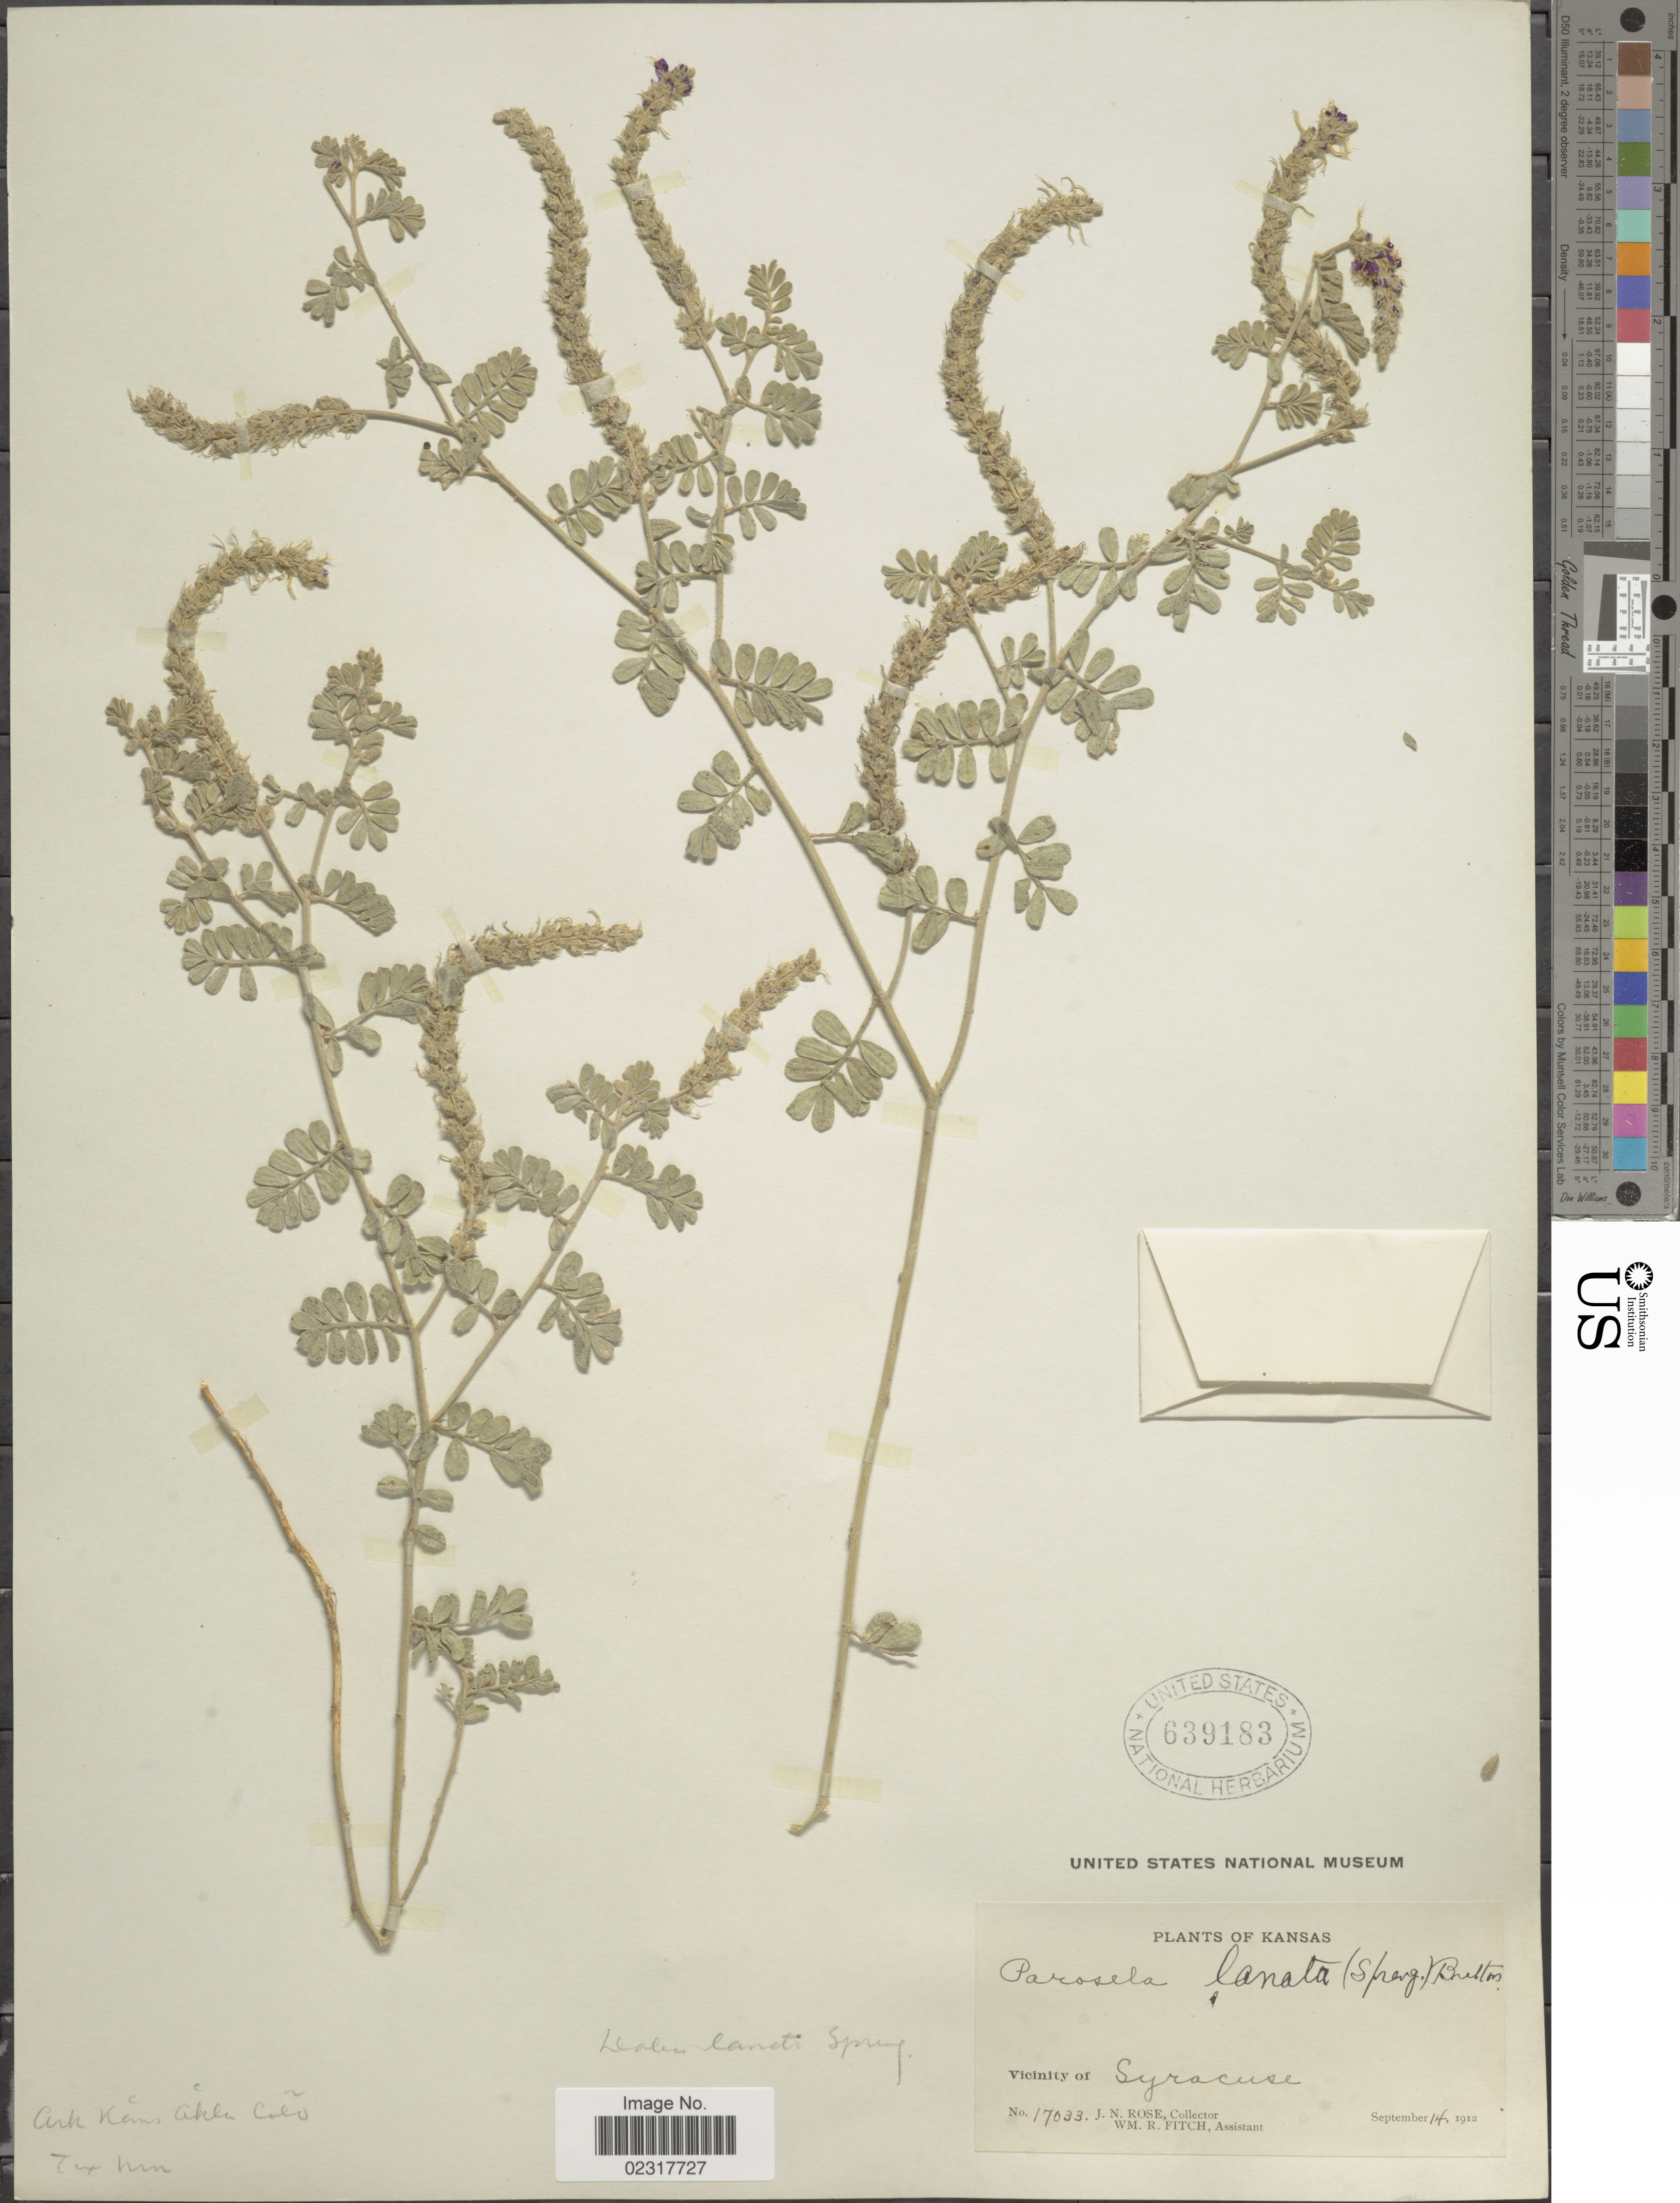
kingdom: Plantae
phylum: Tracheophyta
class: Magnoliopsida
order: Fabales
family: Fabaceae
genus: Dalea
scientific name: Dalea lanata var. lanata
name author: Spreng.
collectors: J. N. Rose & W. R. Fitch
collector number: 17033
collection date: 1912-09-14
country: United States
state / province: Kansas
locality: Vicinity of Syracuse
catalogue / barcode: US 639183